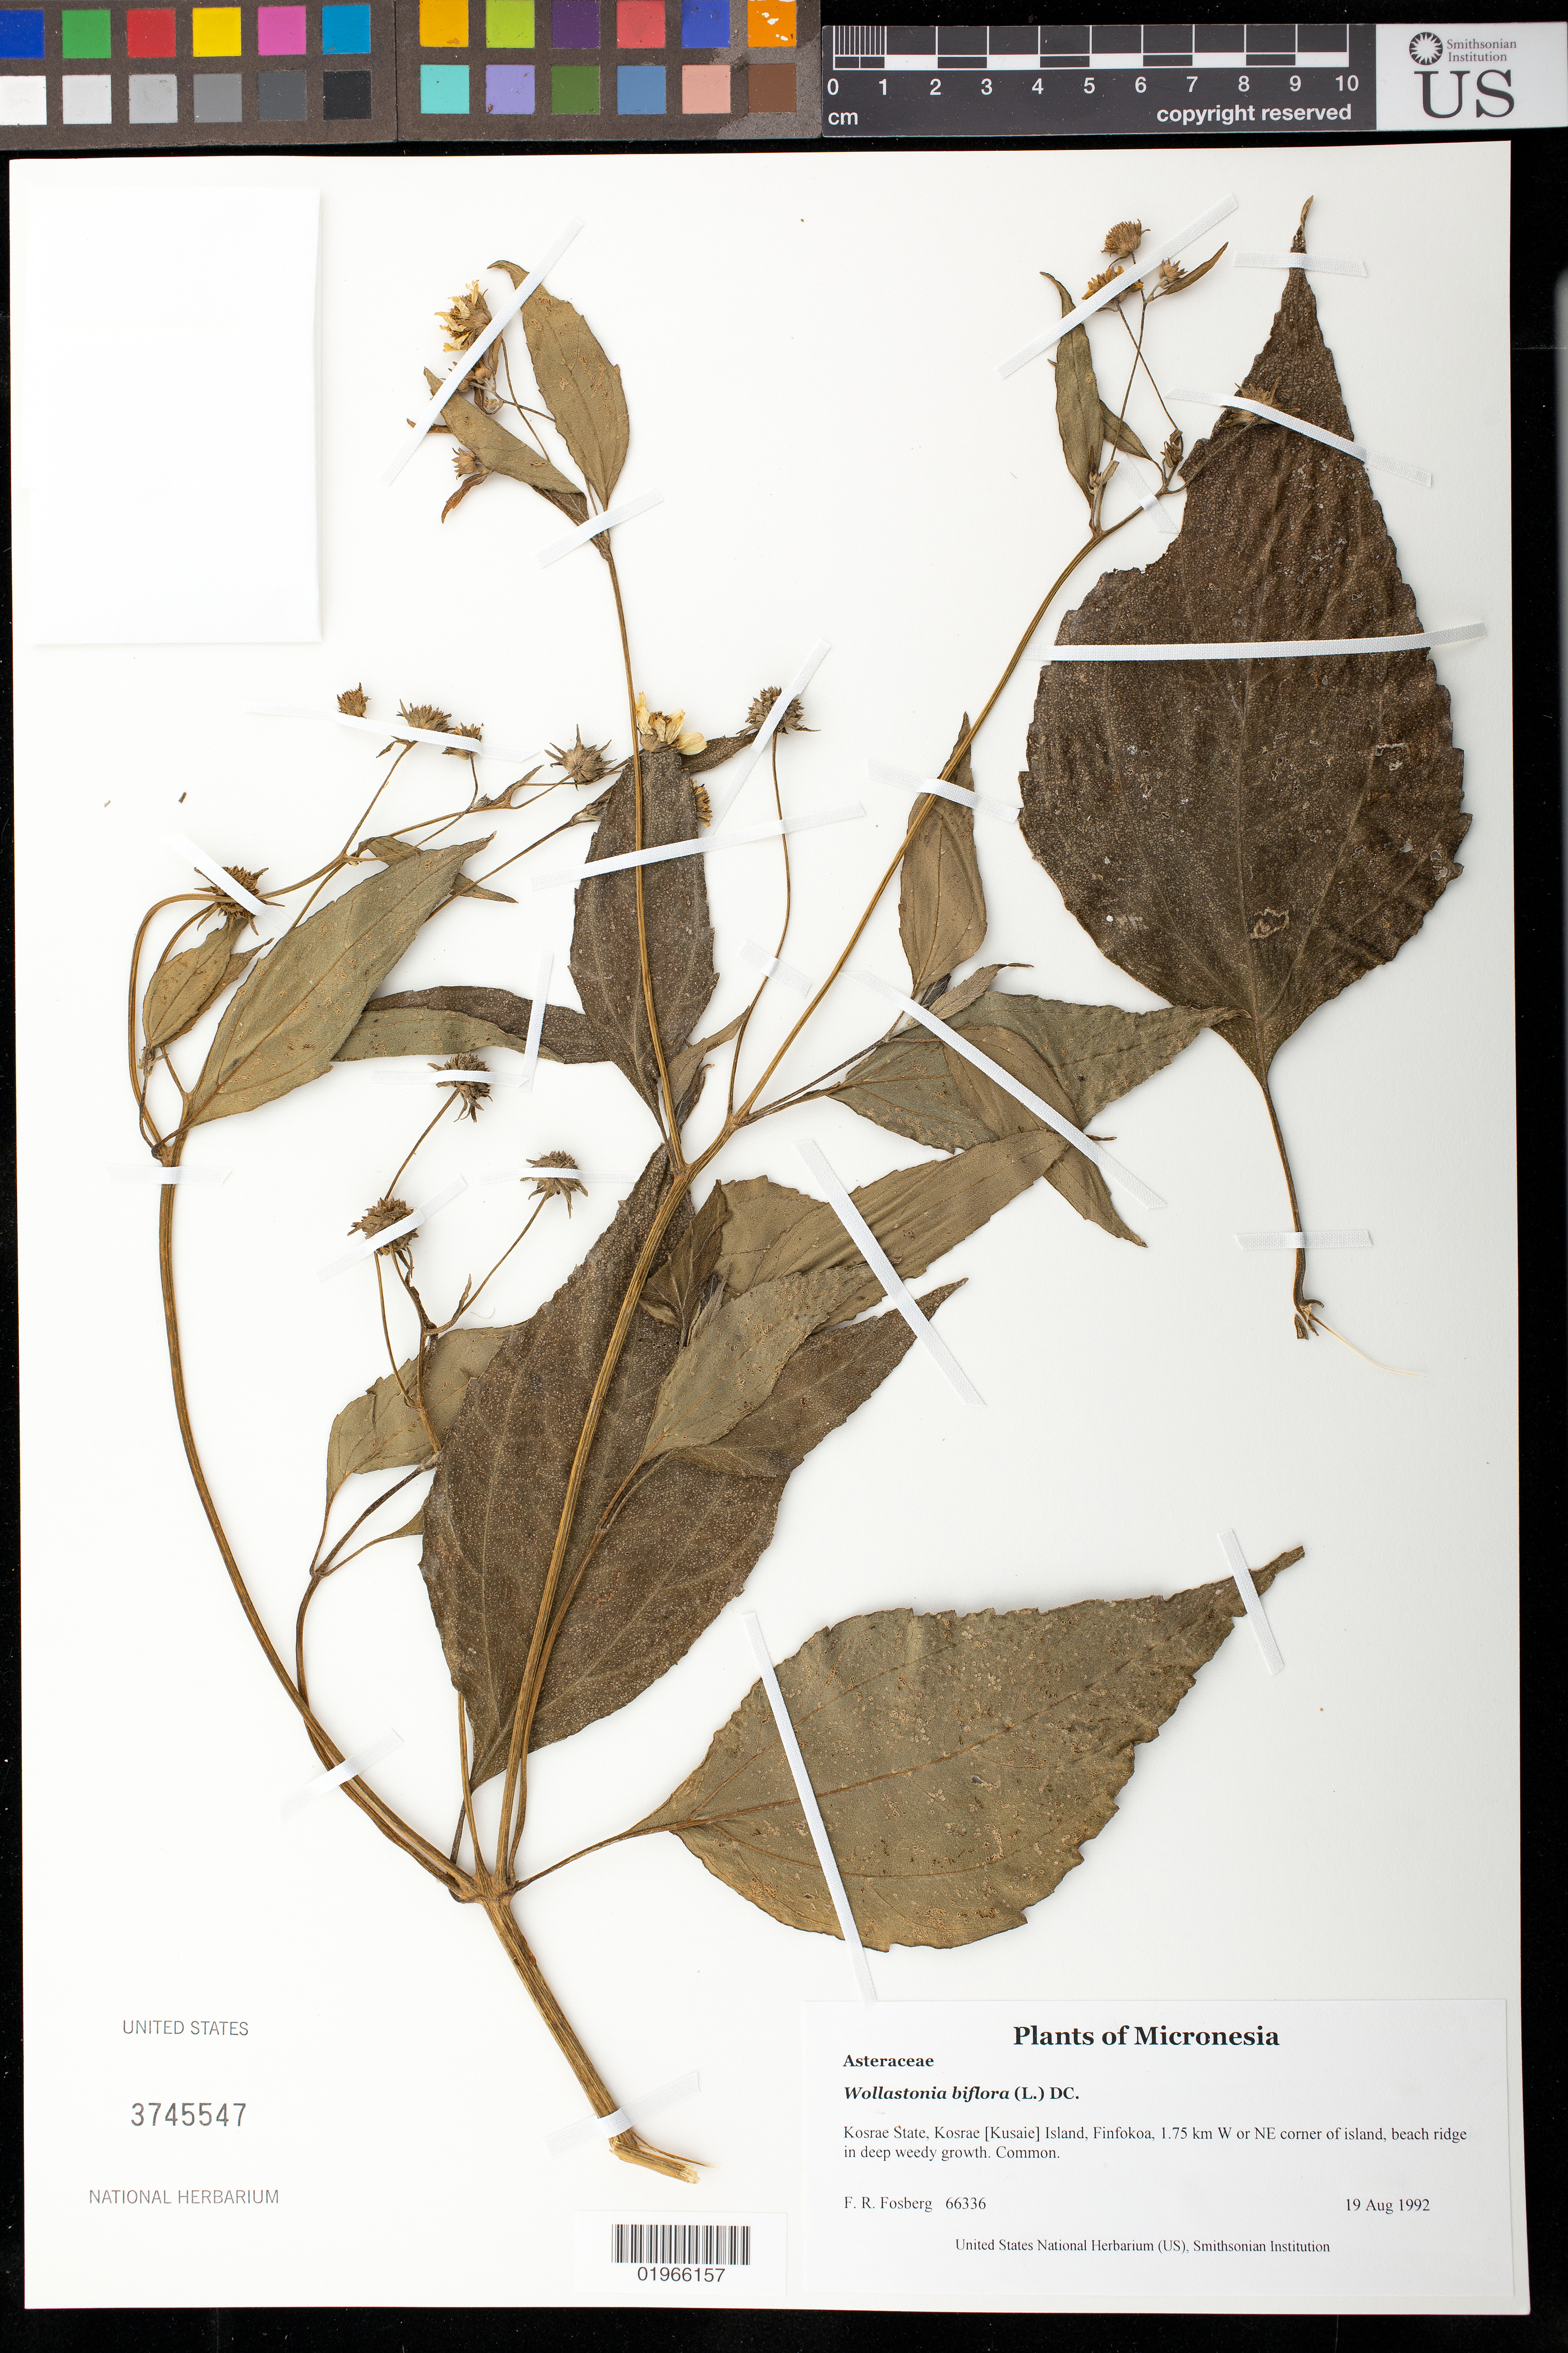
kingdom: Plantae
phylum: Tracheophyta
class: Magnoliopsida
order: Asterales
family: Asteraceae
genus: Wollastonia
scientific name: Wollastonia biflora var. biflora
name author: (L.) DC.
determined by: Wagner, W. L., (BOT), Smithsonian Institution - National Museum of Natural History (UNITED STATES)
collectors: F. R. Fosberg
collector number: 66336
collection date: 1992-08-19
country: Micronesia, Federated States of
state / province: Kosrae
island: Kosrae [Kusaie]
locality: Finfokoa, 1.75 km W or NE corner of island, beach ridge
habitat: Deep weedy growth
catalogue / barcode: US 3745547